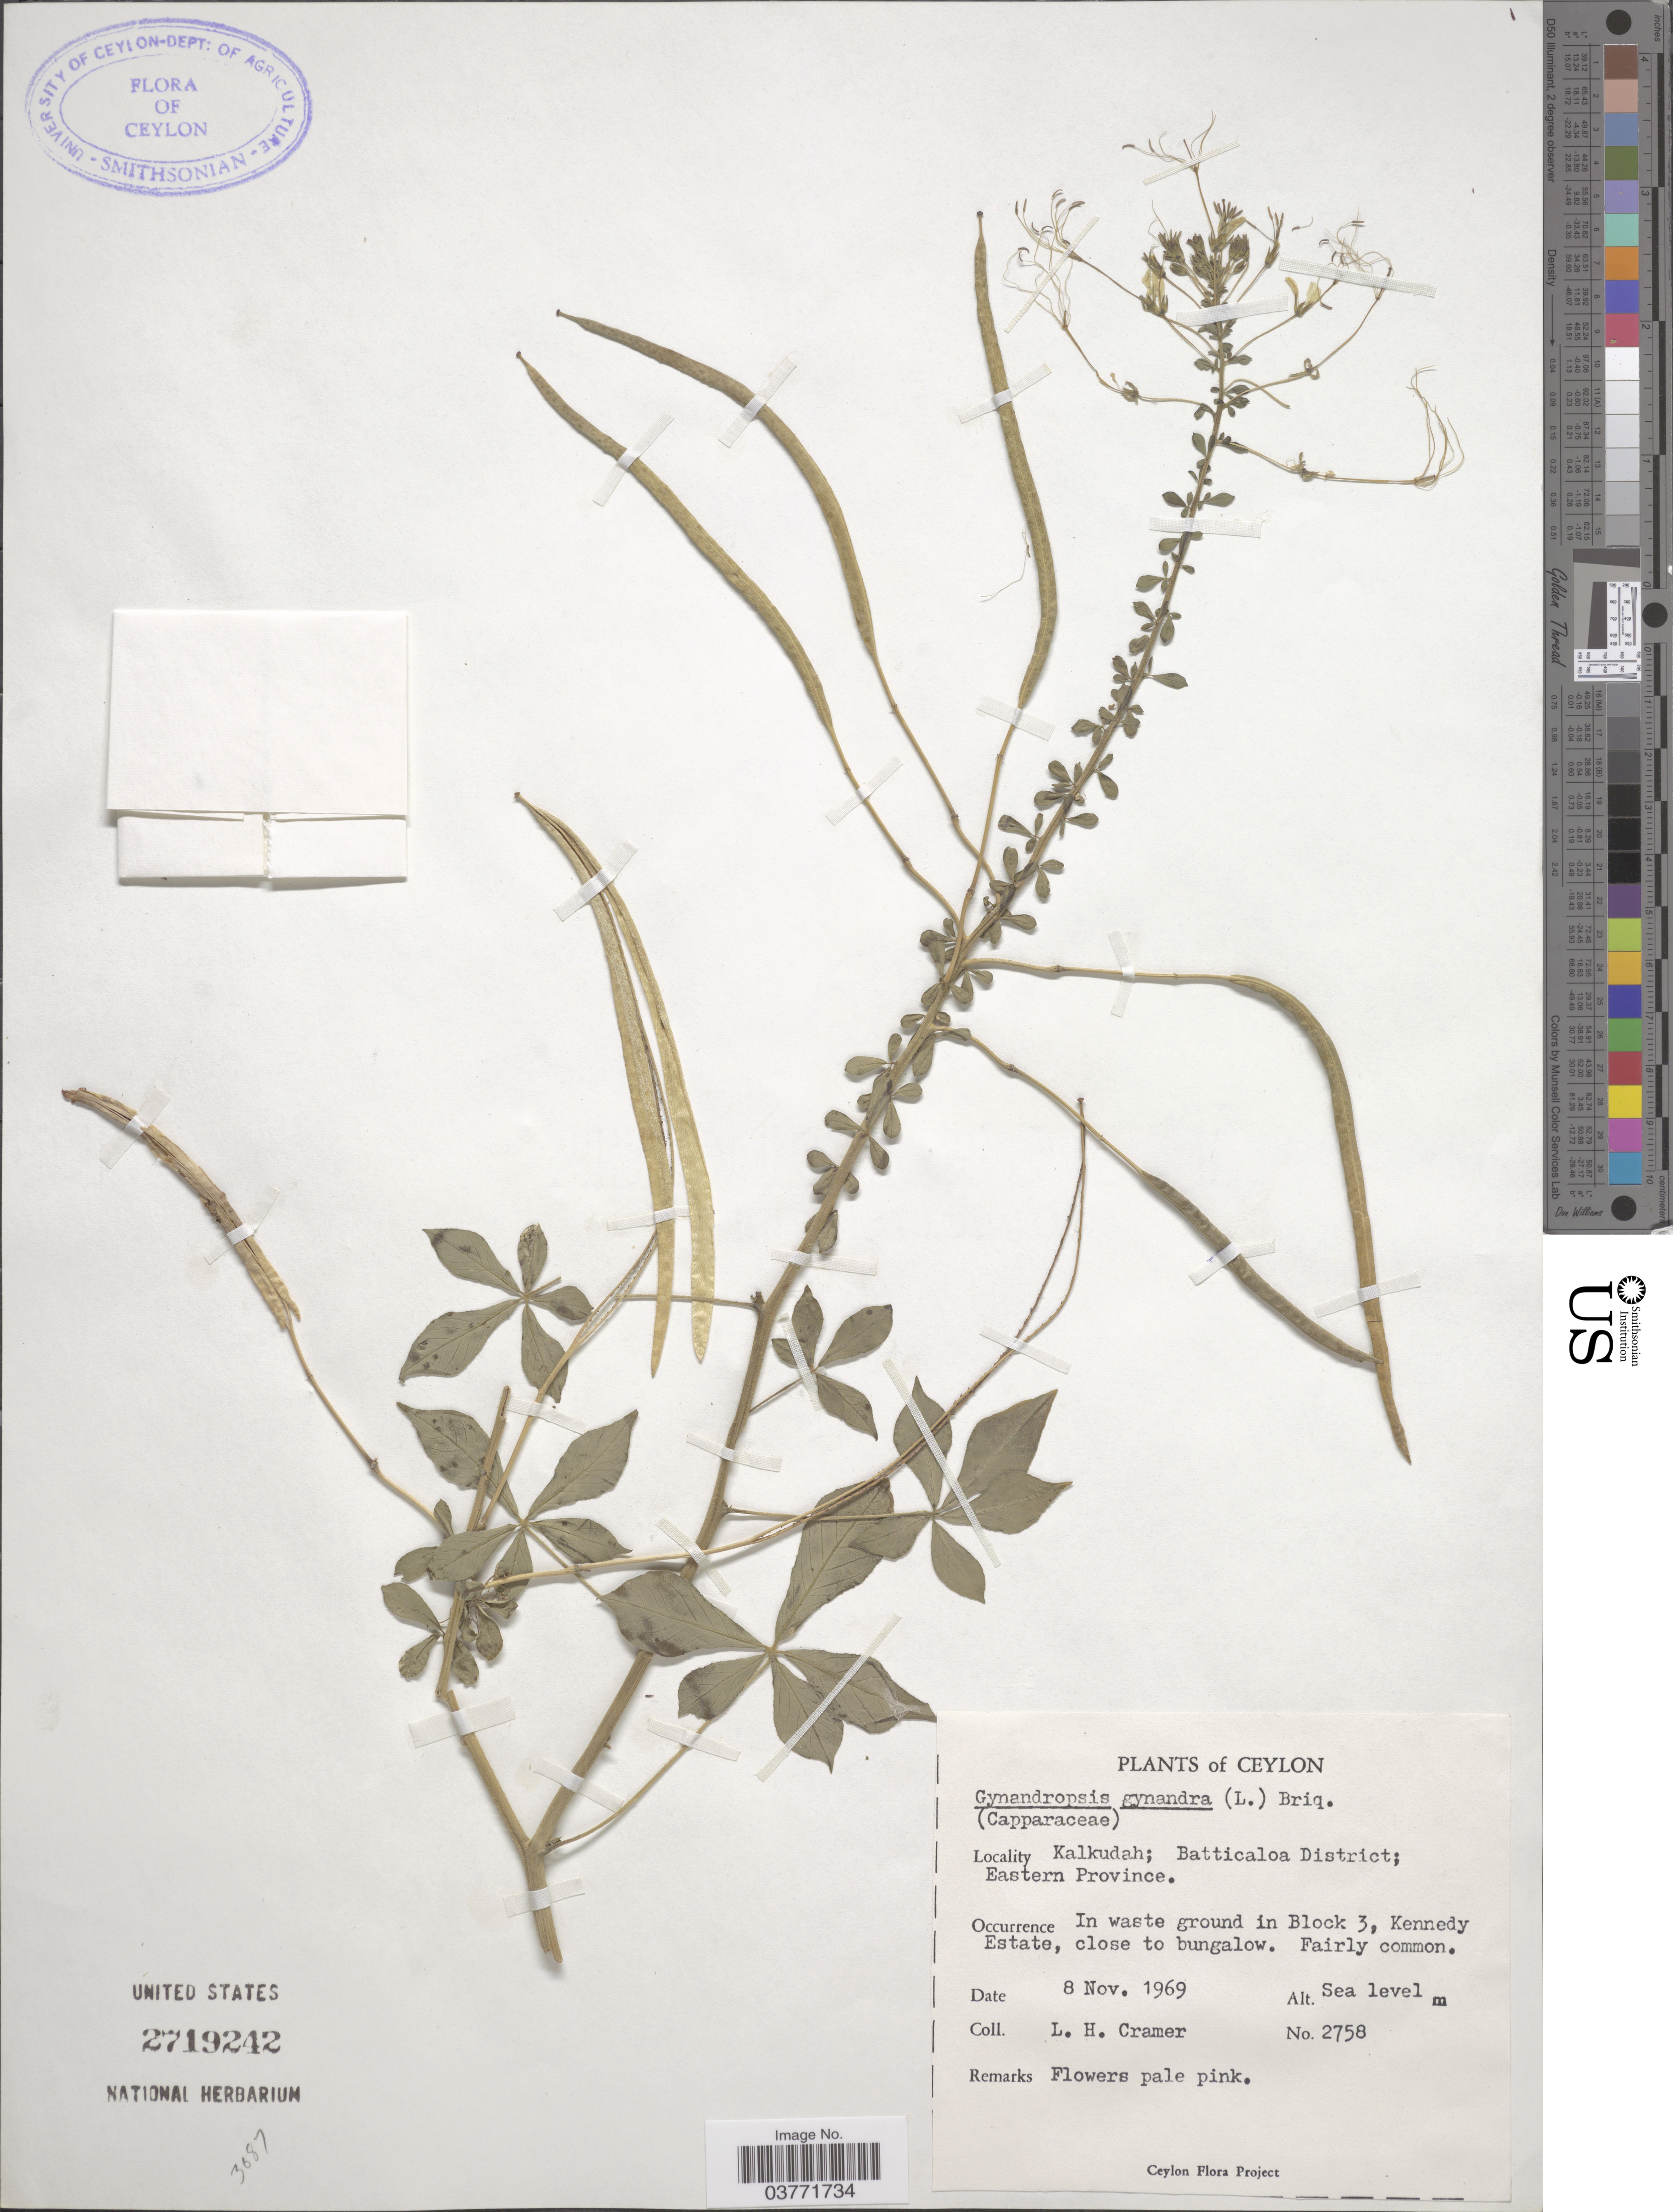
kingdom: Plantae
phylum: Tracheophyta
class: Magnoliopsida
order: Brassicales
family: Cleomaceae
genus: Gynandropsis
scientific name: Gynandropsis gynandra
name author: (L.) Briq.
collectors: L. H. Cramer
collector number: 2758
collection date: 1969-11-08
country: Sri Lanka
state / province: Eastern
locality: Ceylon. Kalkudah; Batticaloa District. In waste ground in Block 3, Kennedy Estate.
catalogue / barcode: US 2719242